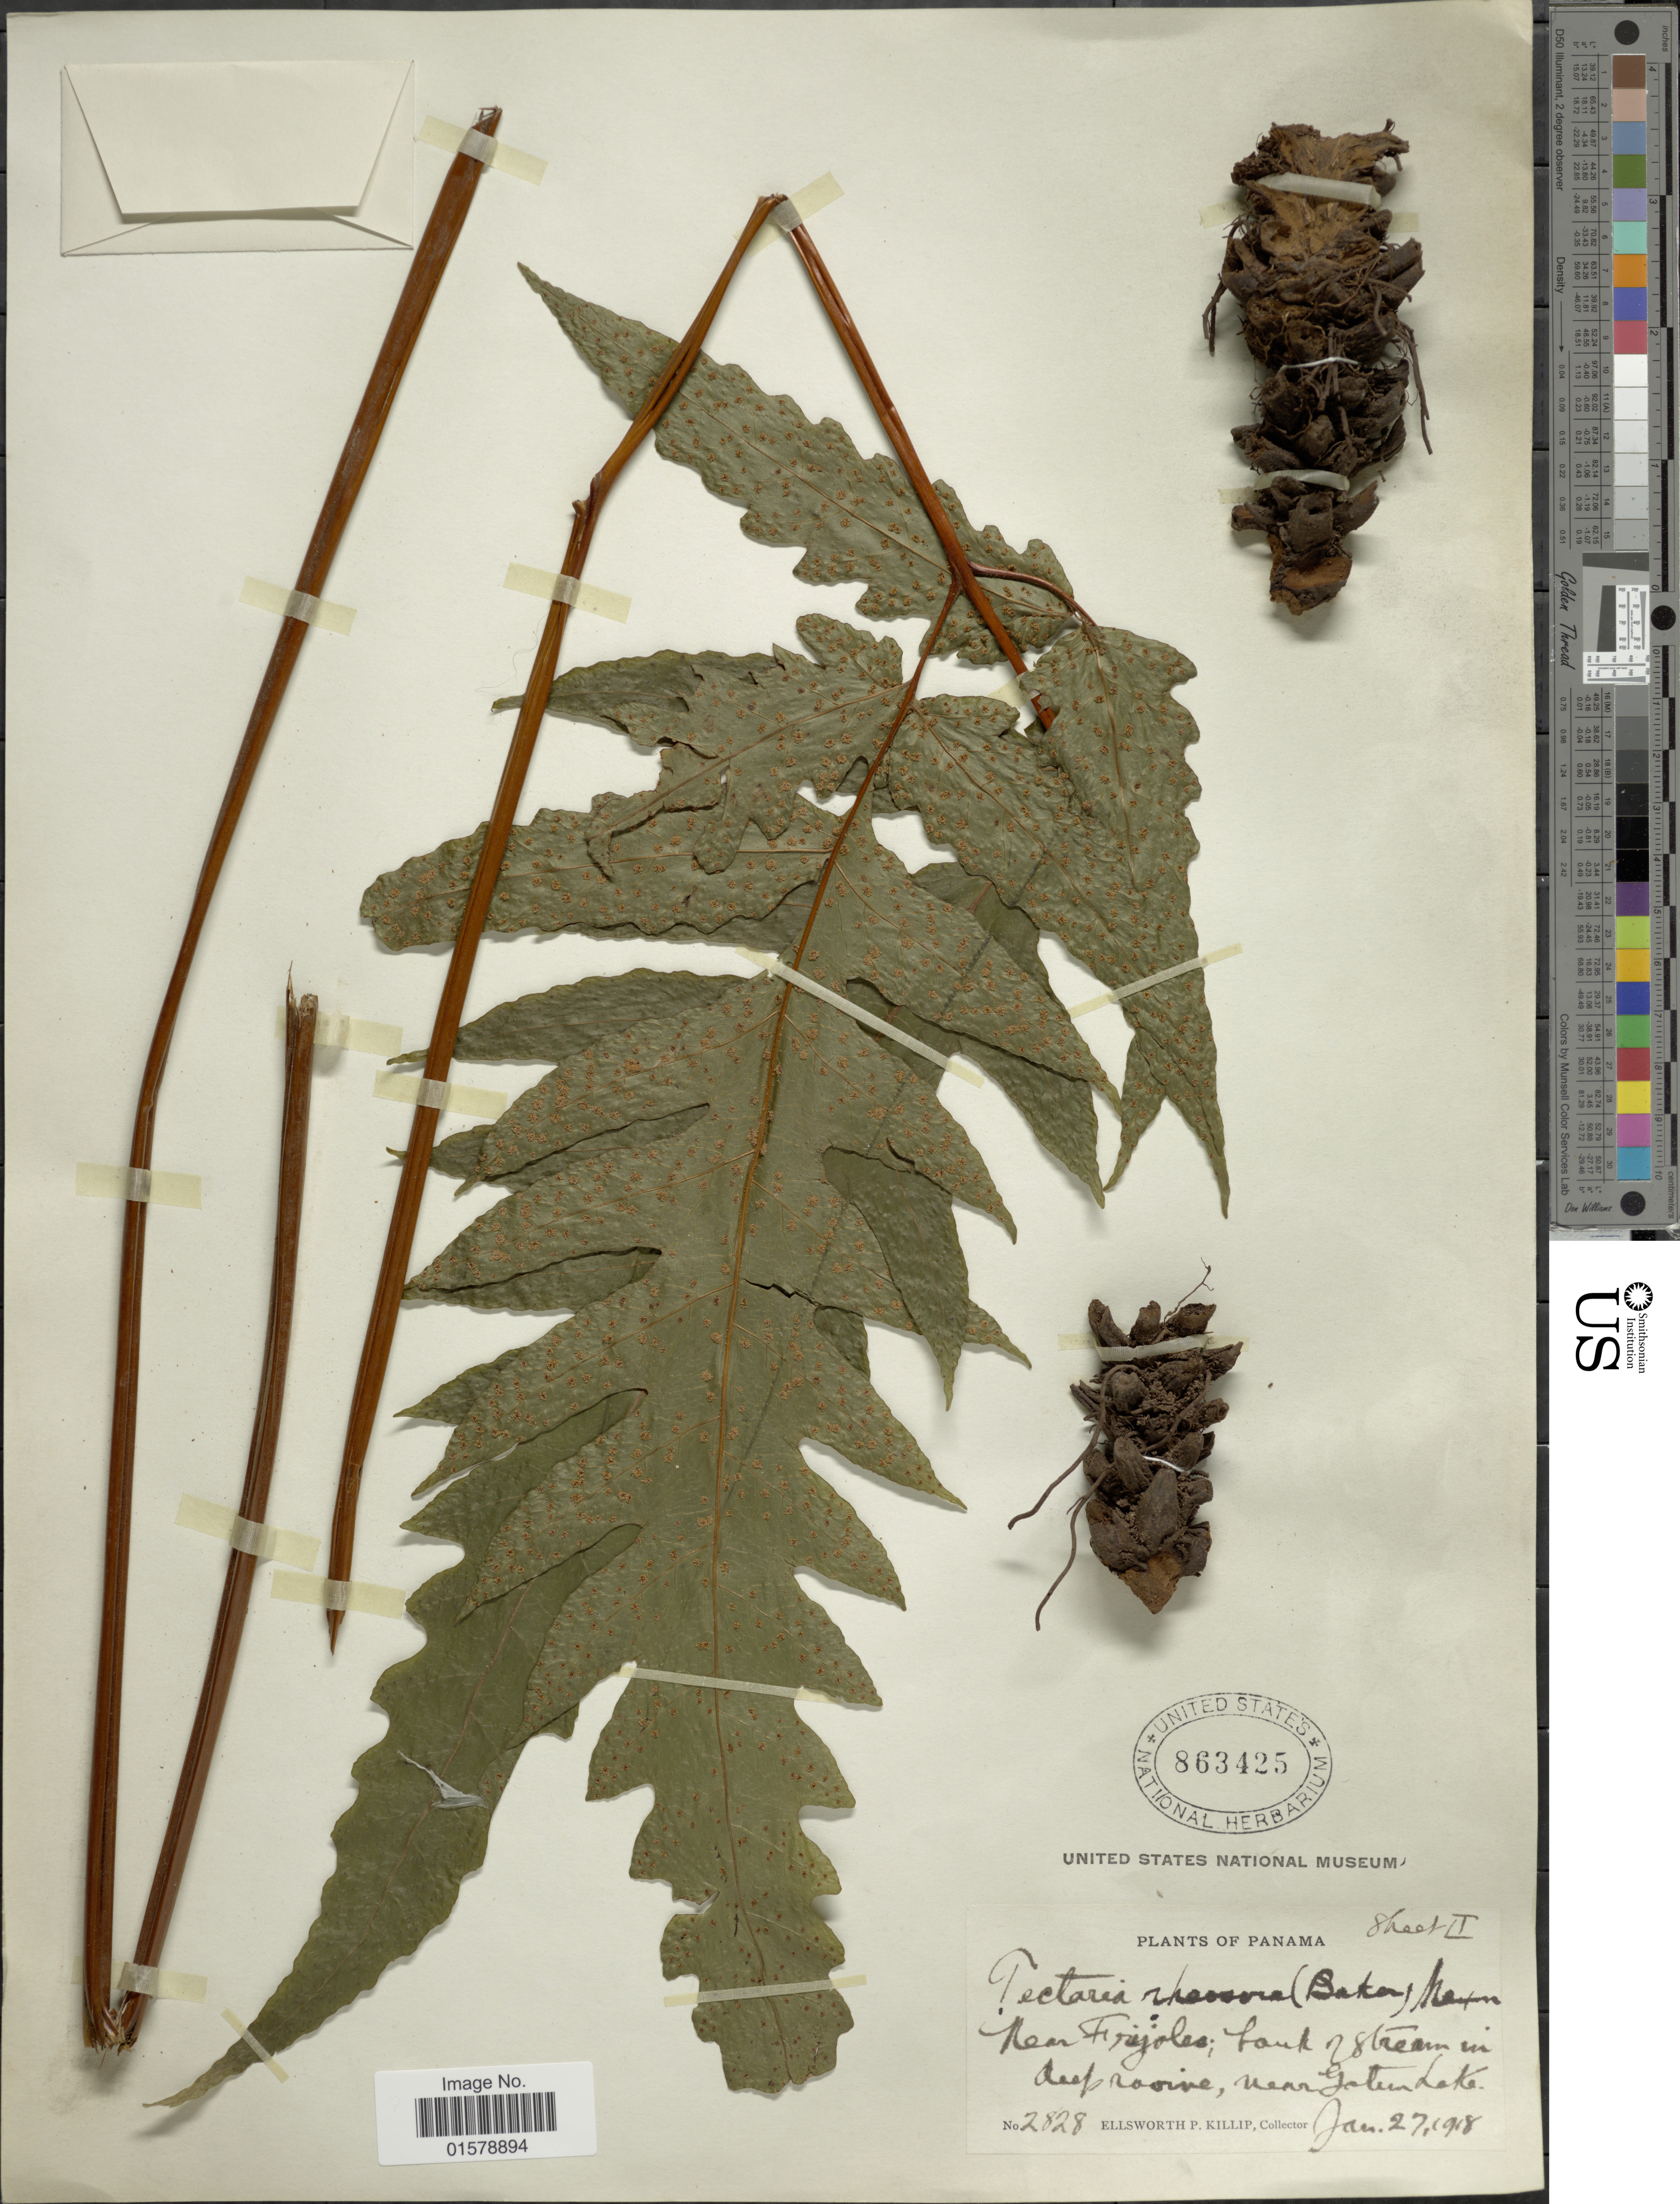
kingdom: Plantae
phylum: Tracheophyta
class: Polypodiopsida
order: Polypodiales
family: Tectariaceae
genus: Tectaria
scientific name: Tectaria rivalis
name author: (Mett. ex Kuhn) C. Chr.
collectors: E. P. Killip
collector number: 2828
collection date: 1918-01-27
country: Panama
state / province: Colón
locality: Near Frijoles, Bank of stream in deef ravin, near Gatun Lake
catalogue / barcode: US 836425